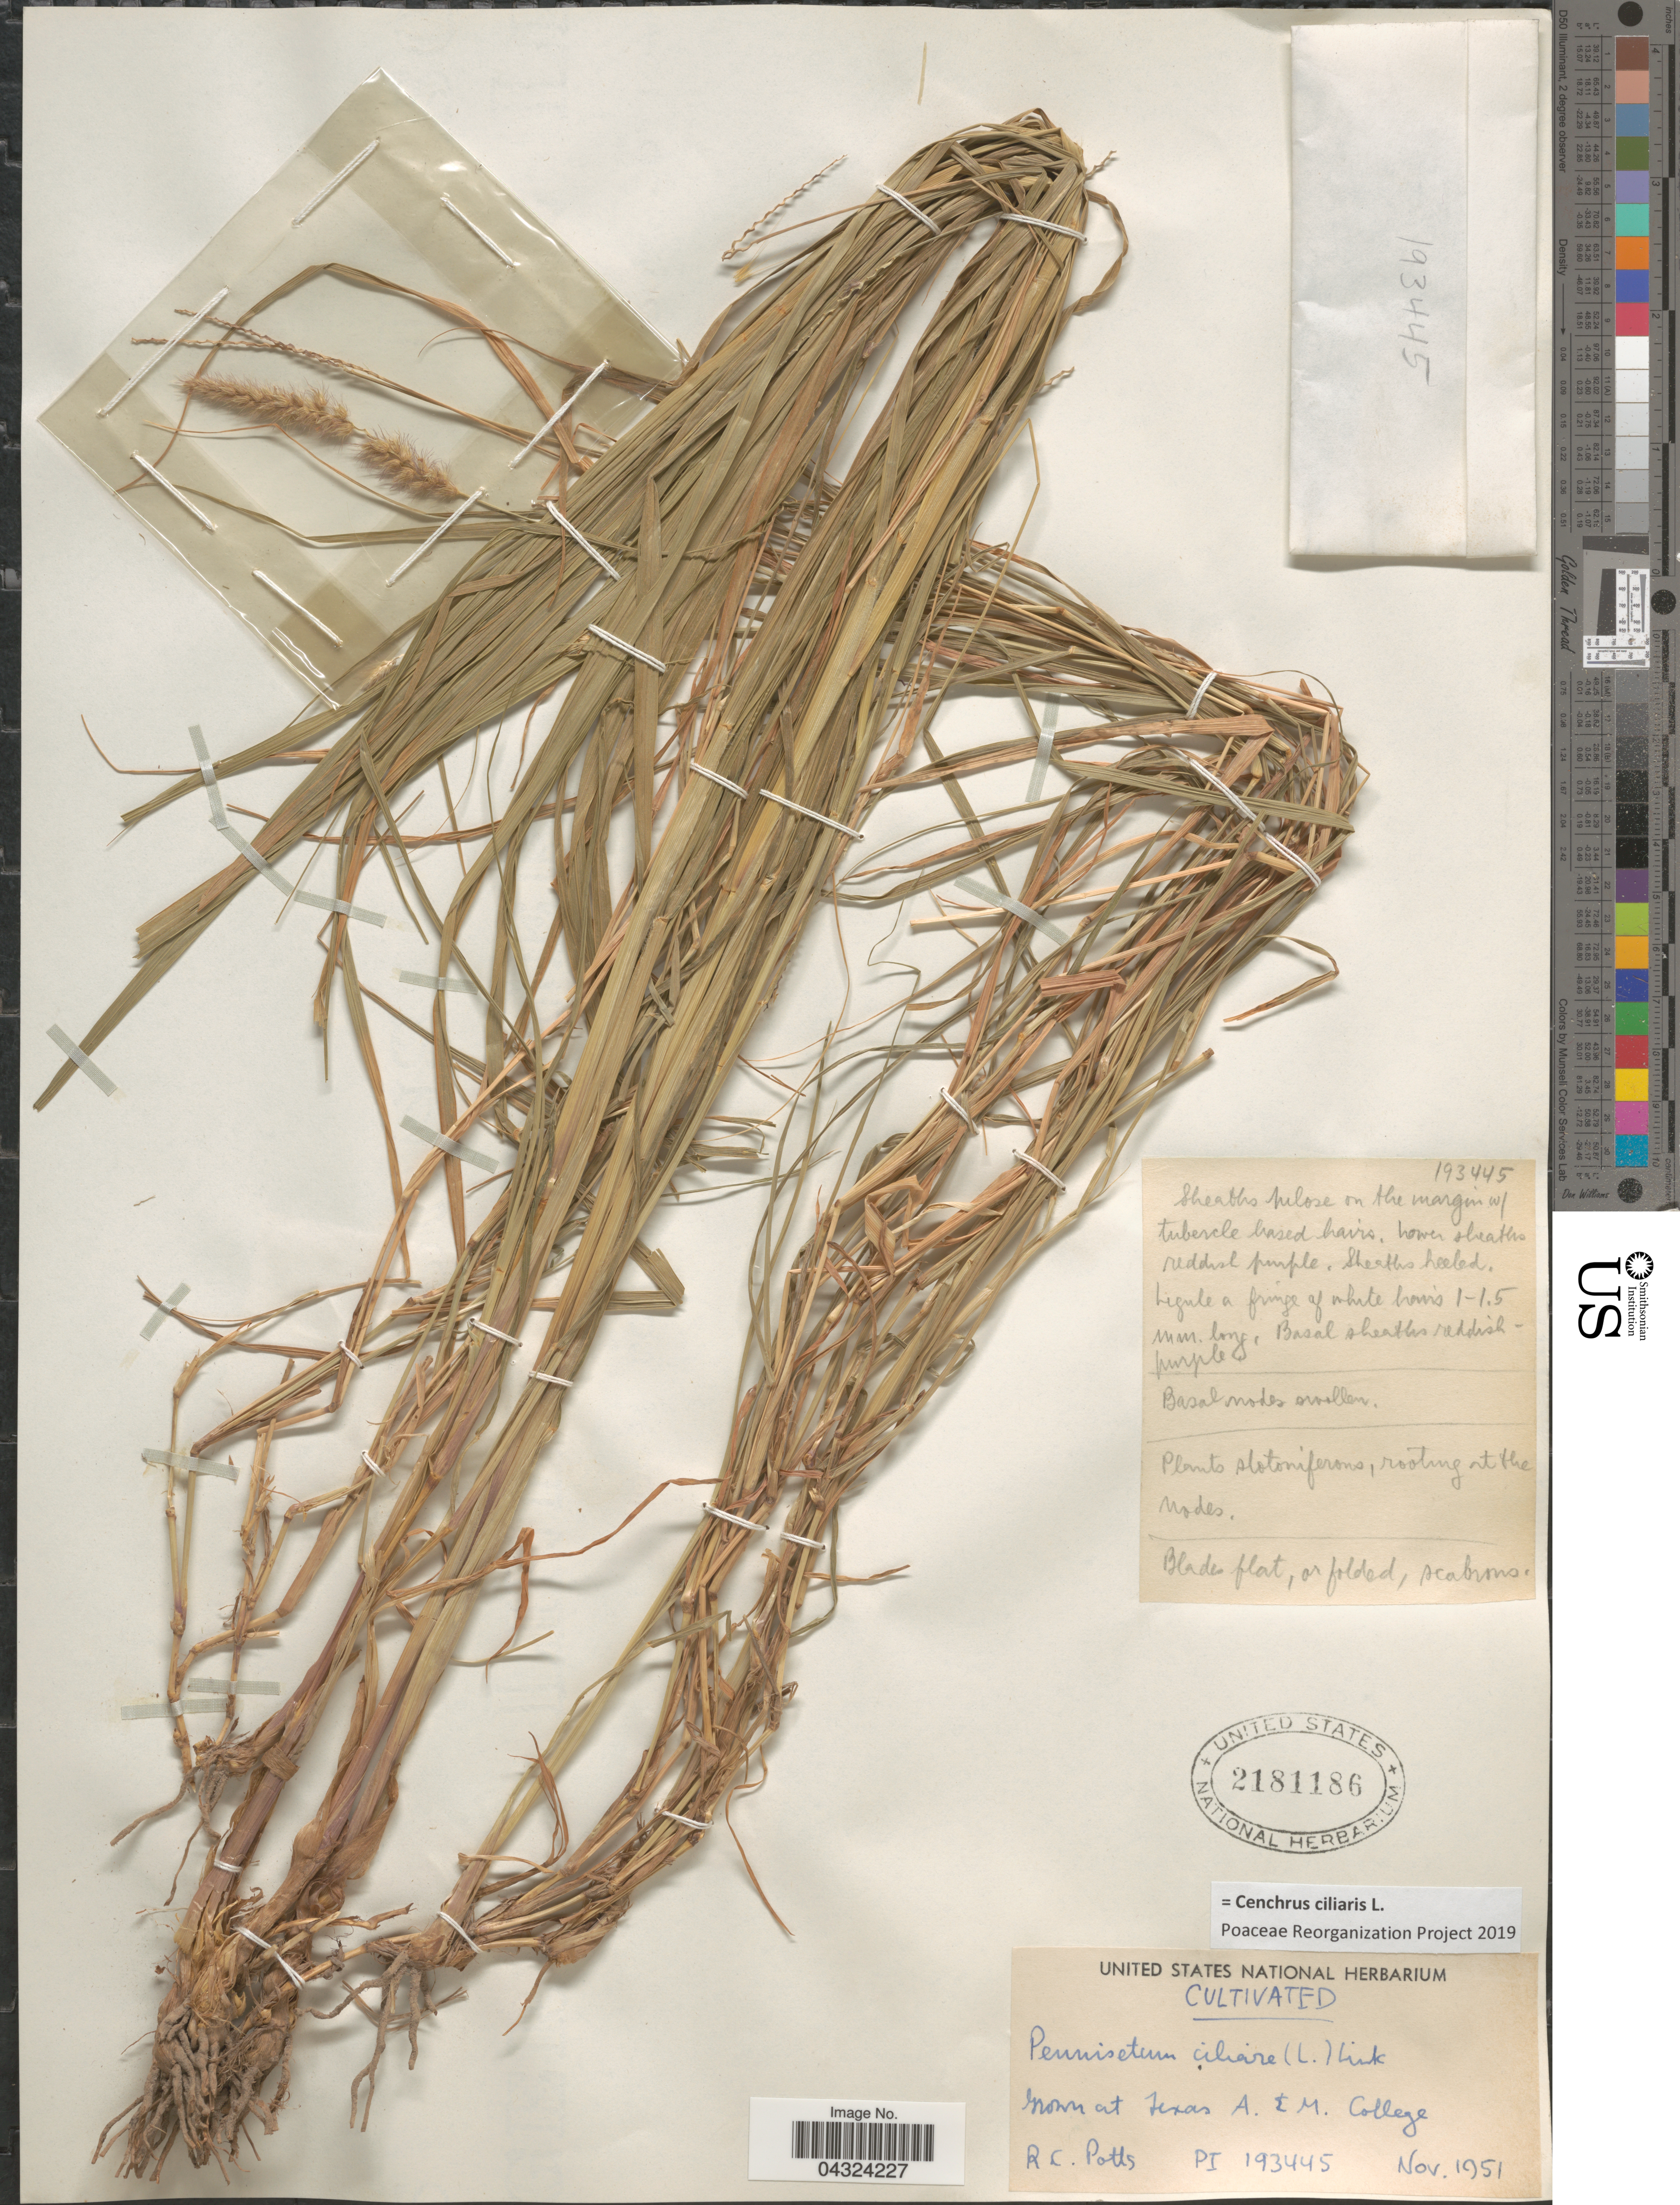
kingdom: Plantae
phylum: Tracheophyta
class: Liliopsida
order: Poales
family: Poaceae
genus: Cenchrus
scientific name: Cenchrus ciliaris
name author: L.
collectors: R. Potts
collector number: PI 193445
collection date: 1951-11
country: United States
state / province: Texas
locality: Grown at Texas A. & M. College.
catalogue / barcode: US 2181186